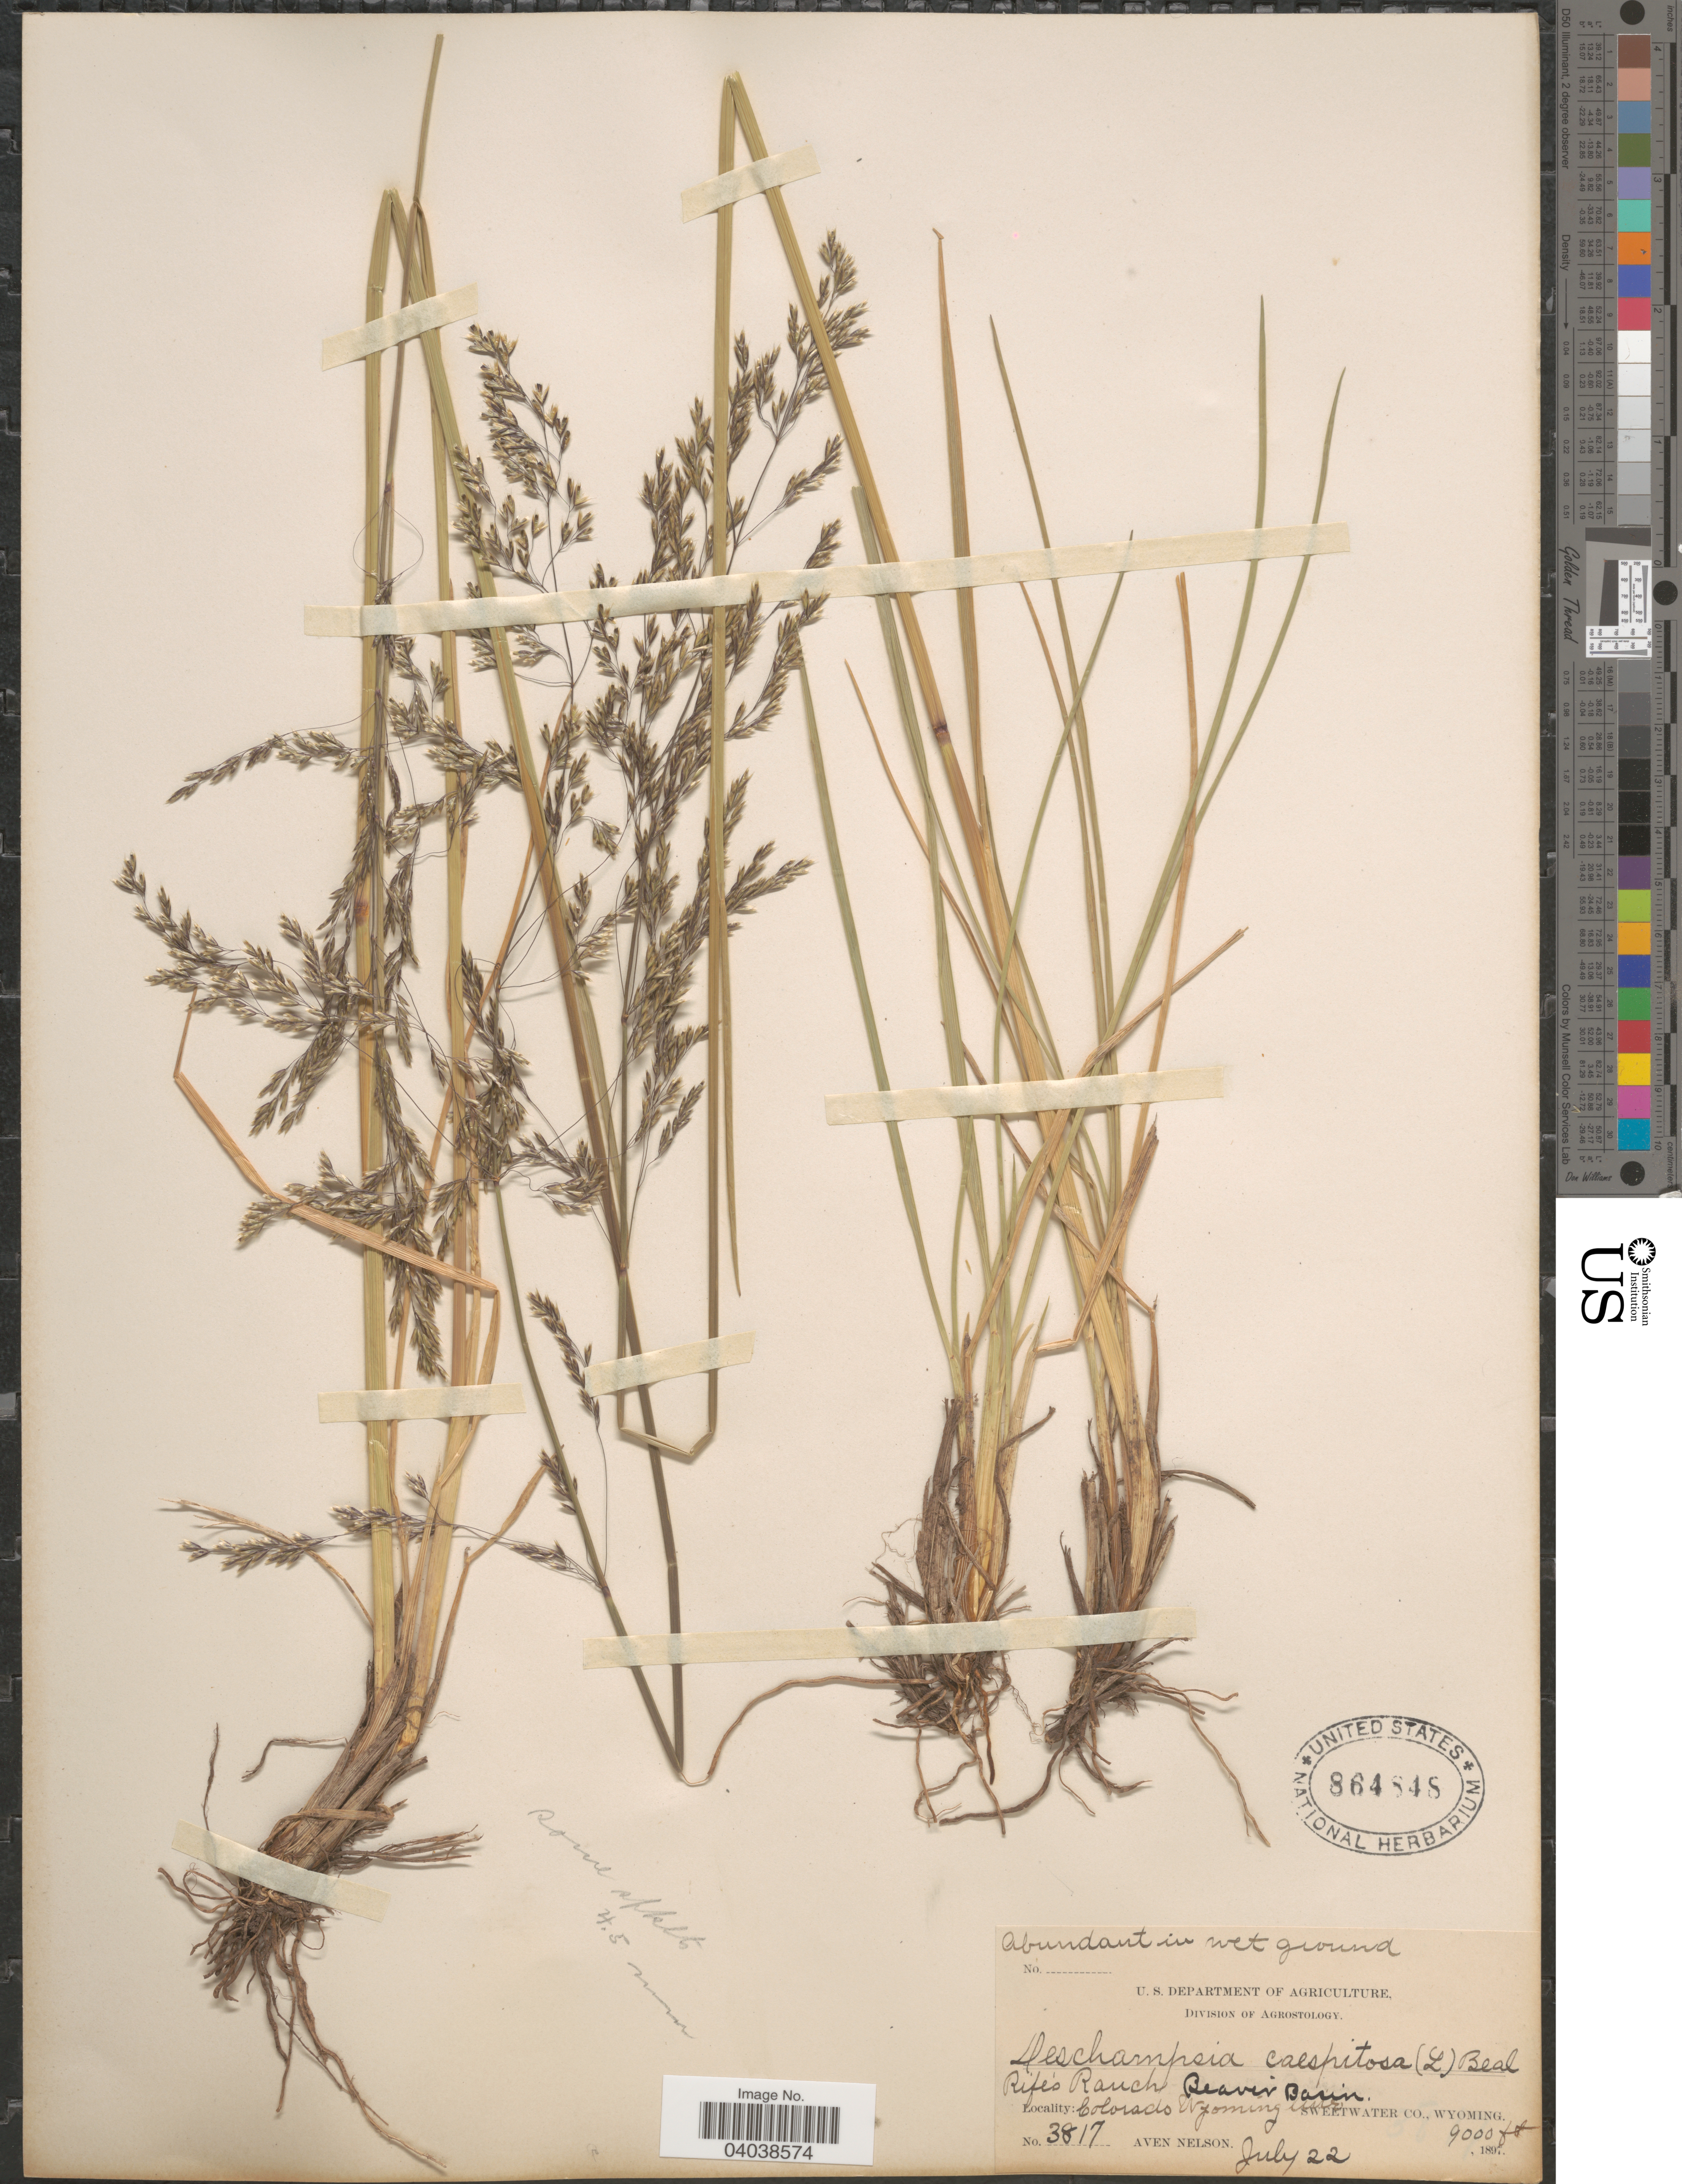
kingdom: Plantae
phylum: Tracheophyta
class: Liliopsida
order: Poales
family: Poaceae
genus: Deschampsia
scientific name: Deschampsia cespitosa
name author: (L.) P. Beauv.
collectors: A. Nelson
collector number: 3817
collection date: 1897-07-22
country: United States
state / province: Wyoming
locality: Rife's Ranch, Beaver Basin. Colorado Wyoming Mts. Sweetwater Co.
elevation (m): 2743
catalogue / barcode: US 864848